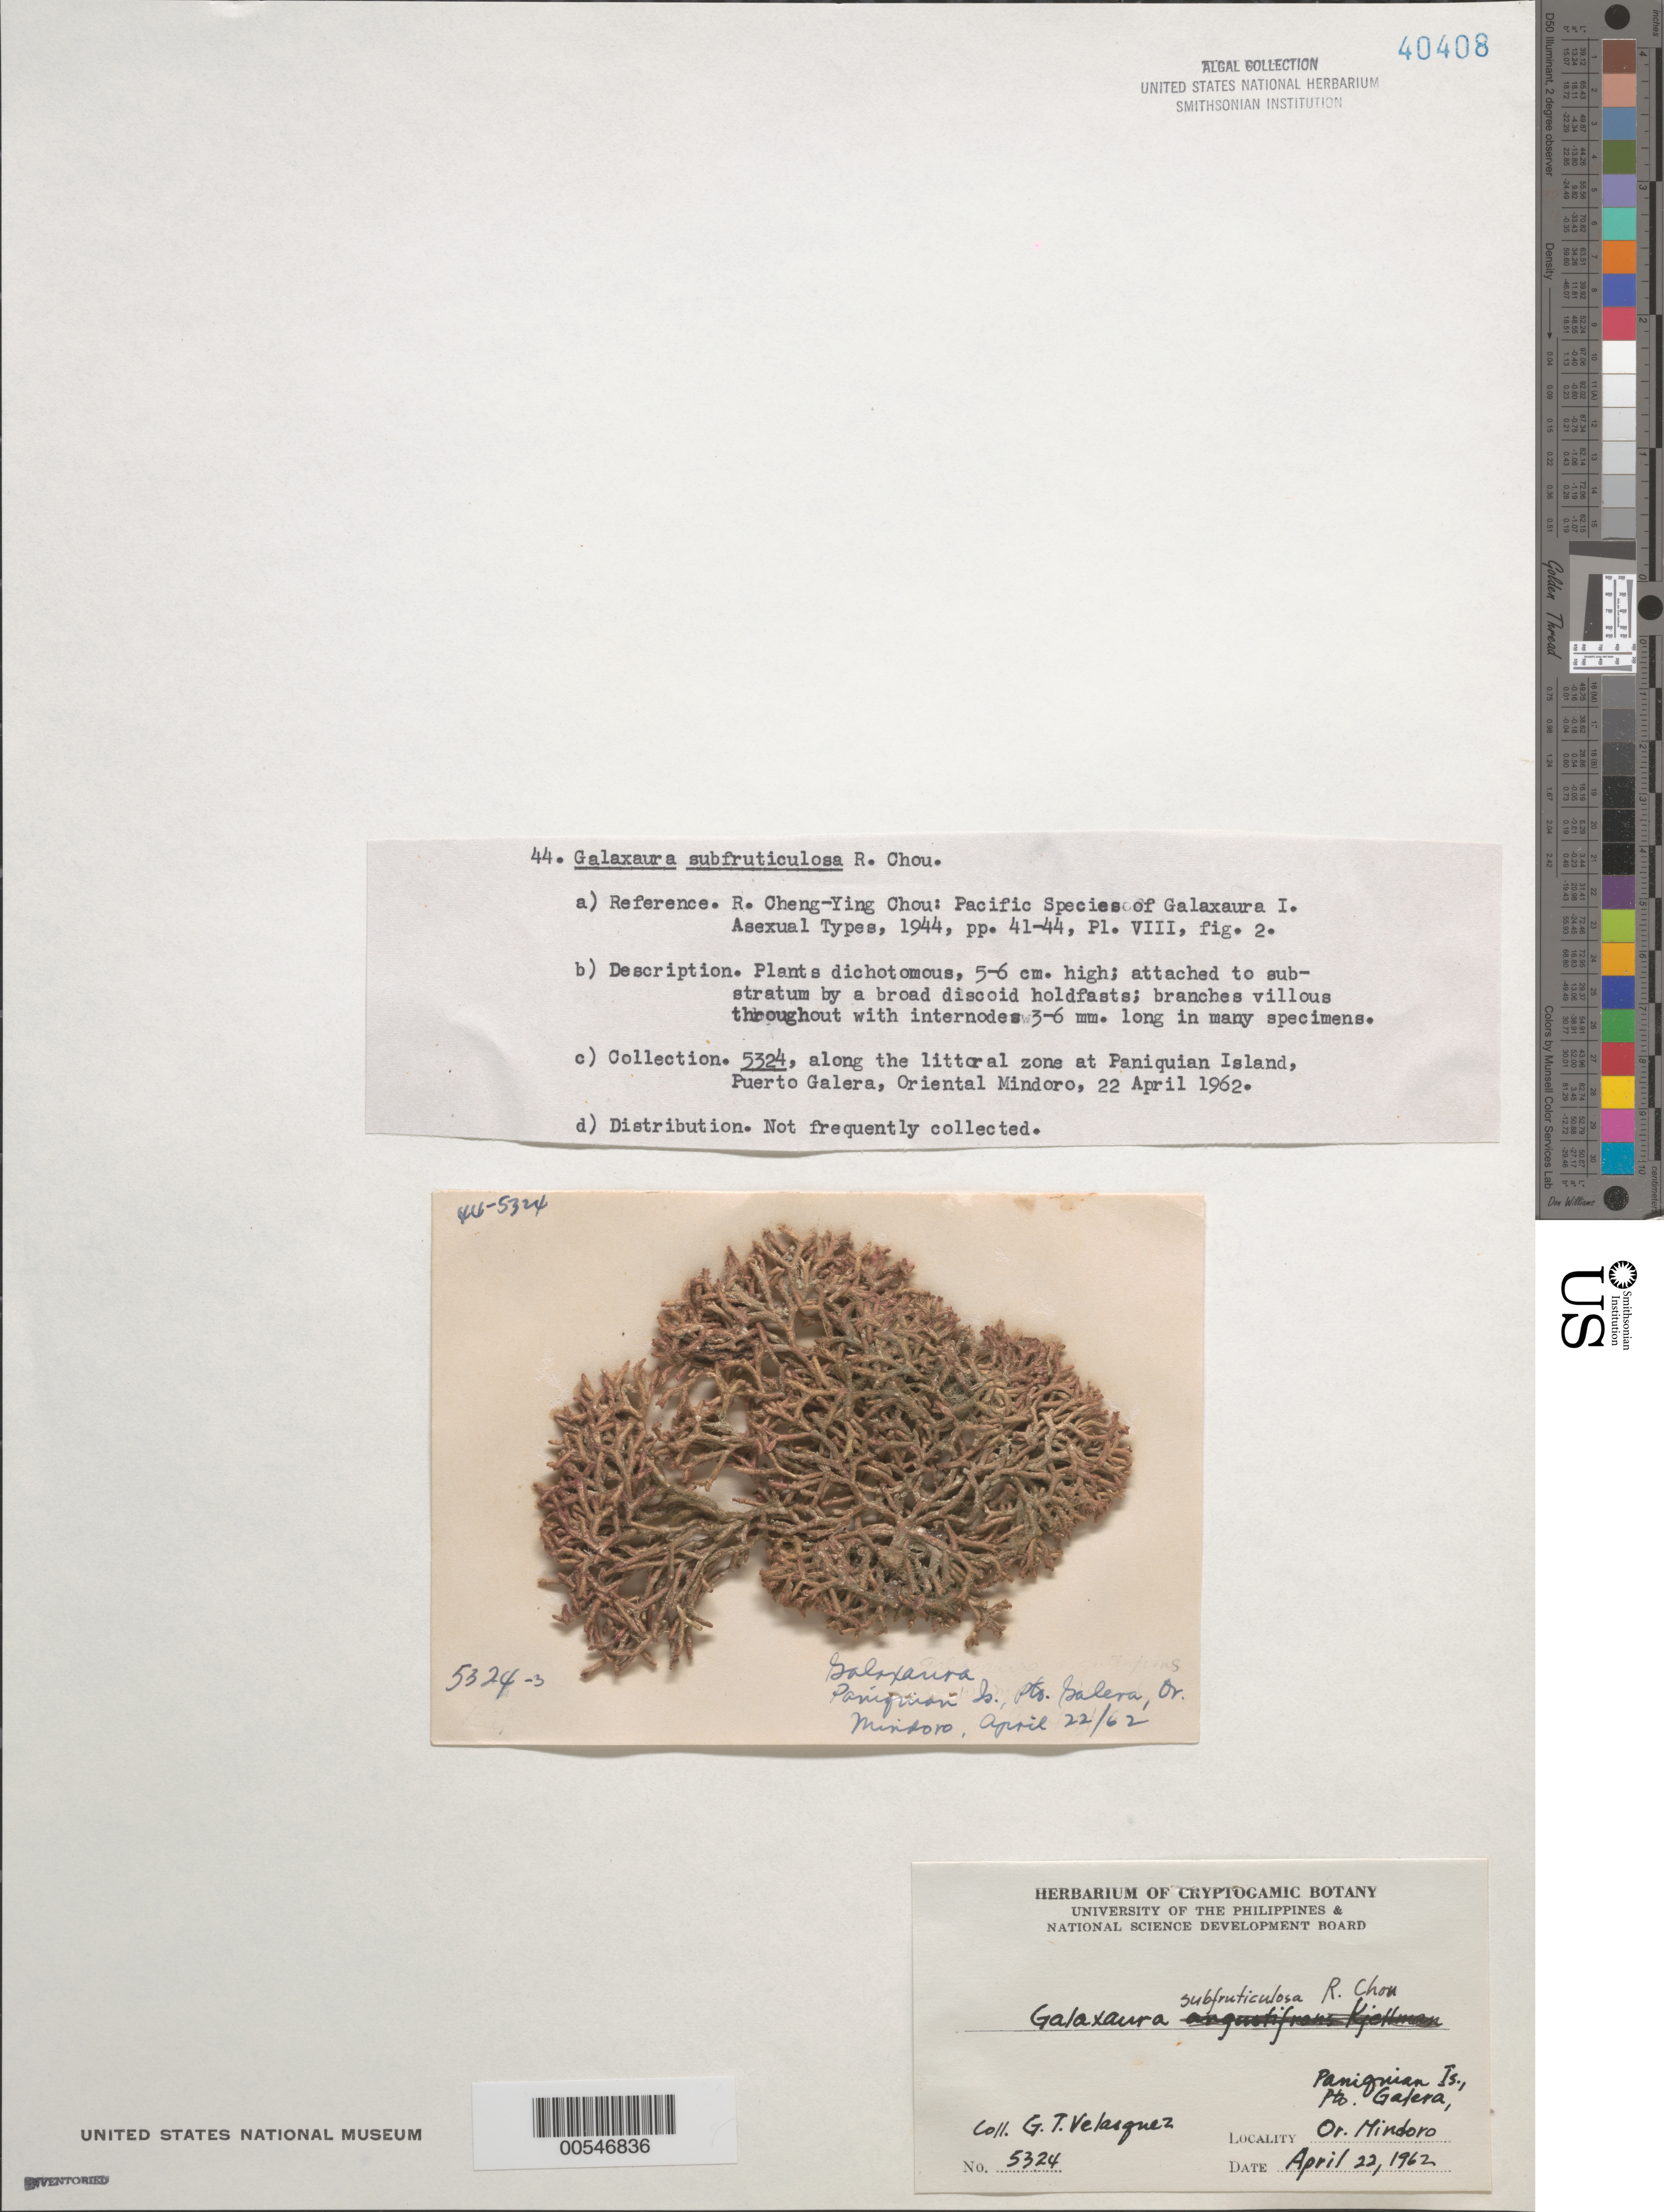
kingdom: Plantae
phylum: Rhodophyta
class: Florideophyceae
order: Nemaliales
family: Galaxauraceae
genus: Galaxaura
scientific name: Galaxaura rugosa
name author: (Ellis & Sol.) J.V.Lamouroux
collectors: G. Velasquez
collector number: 5324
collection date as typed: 22 Apr 1962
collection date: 1962-04-22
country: Philippines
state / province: Mimaropa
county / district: Mindoro Oriental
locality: Paniquian island, puerto galera, oriental mindoro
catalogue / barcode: US 40408